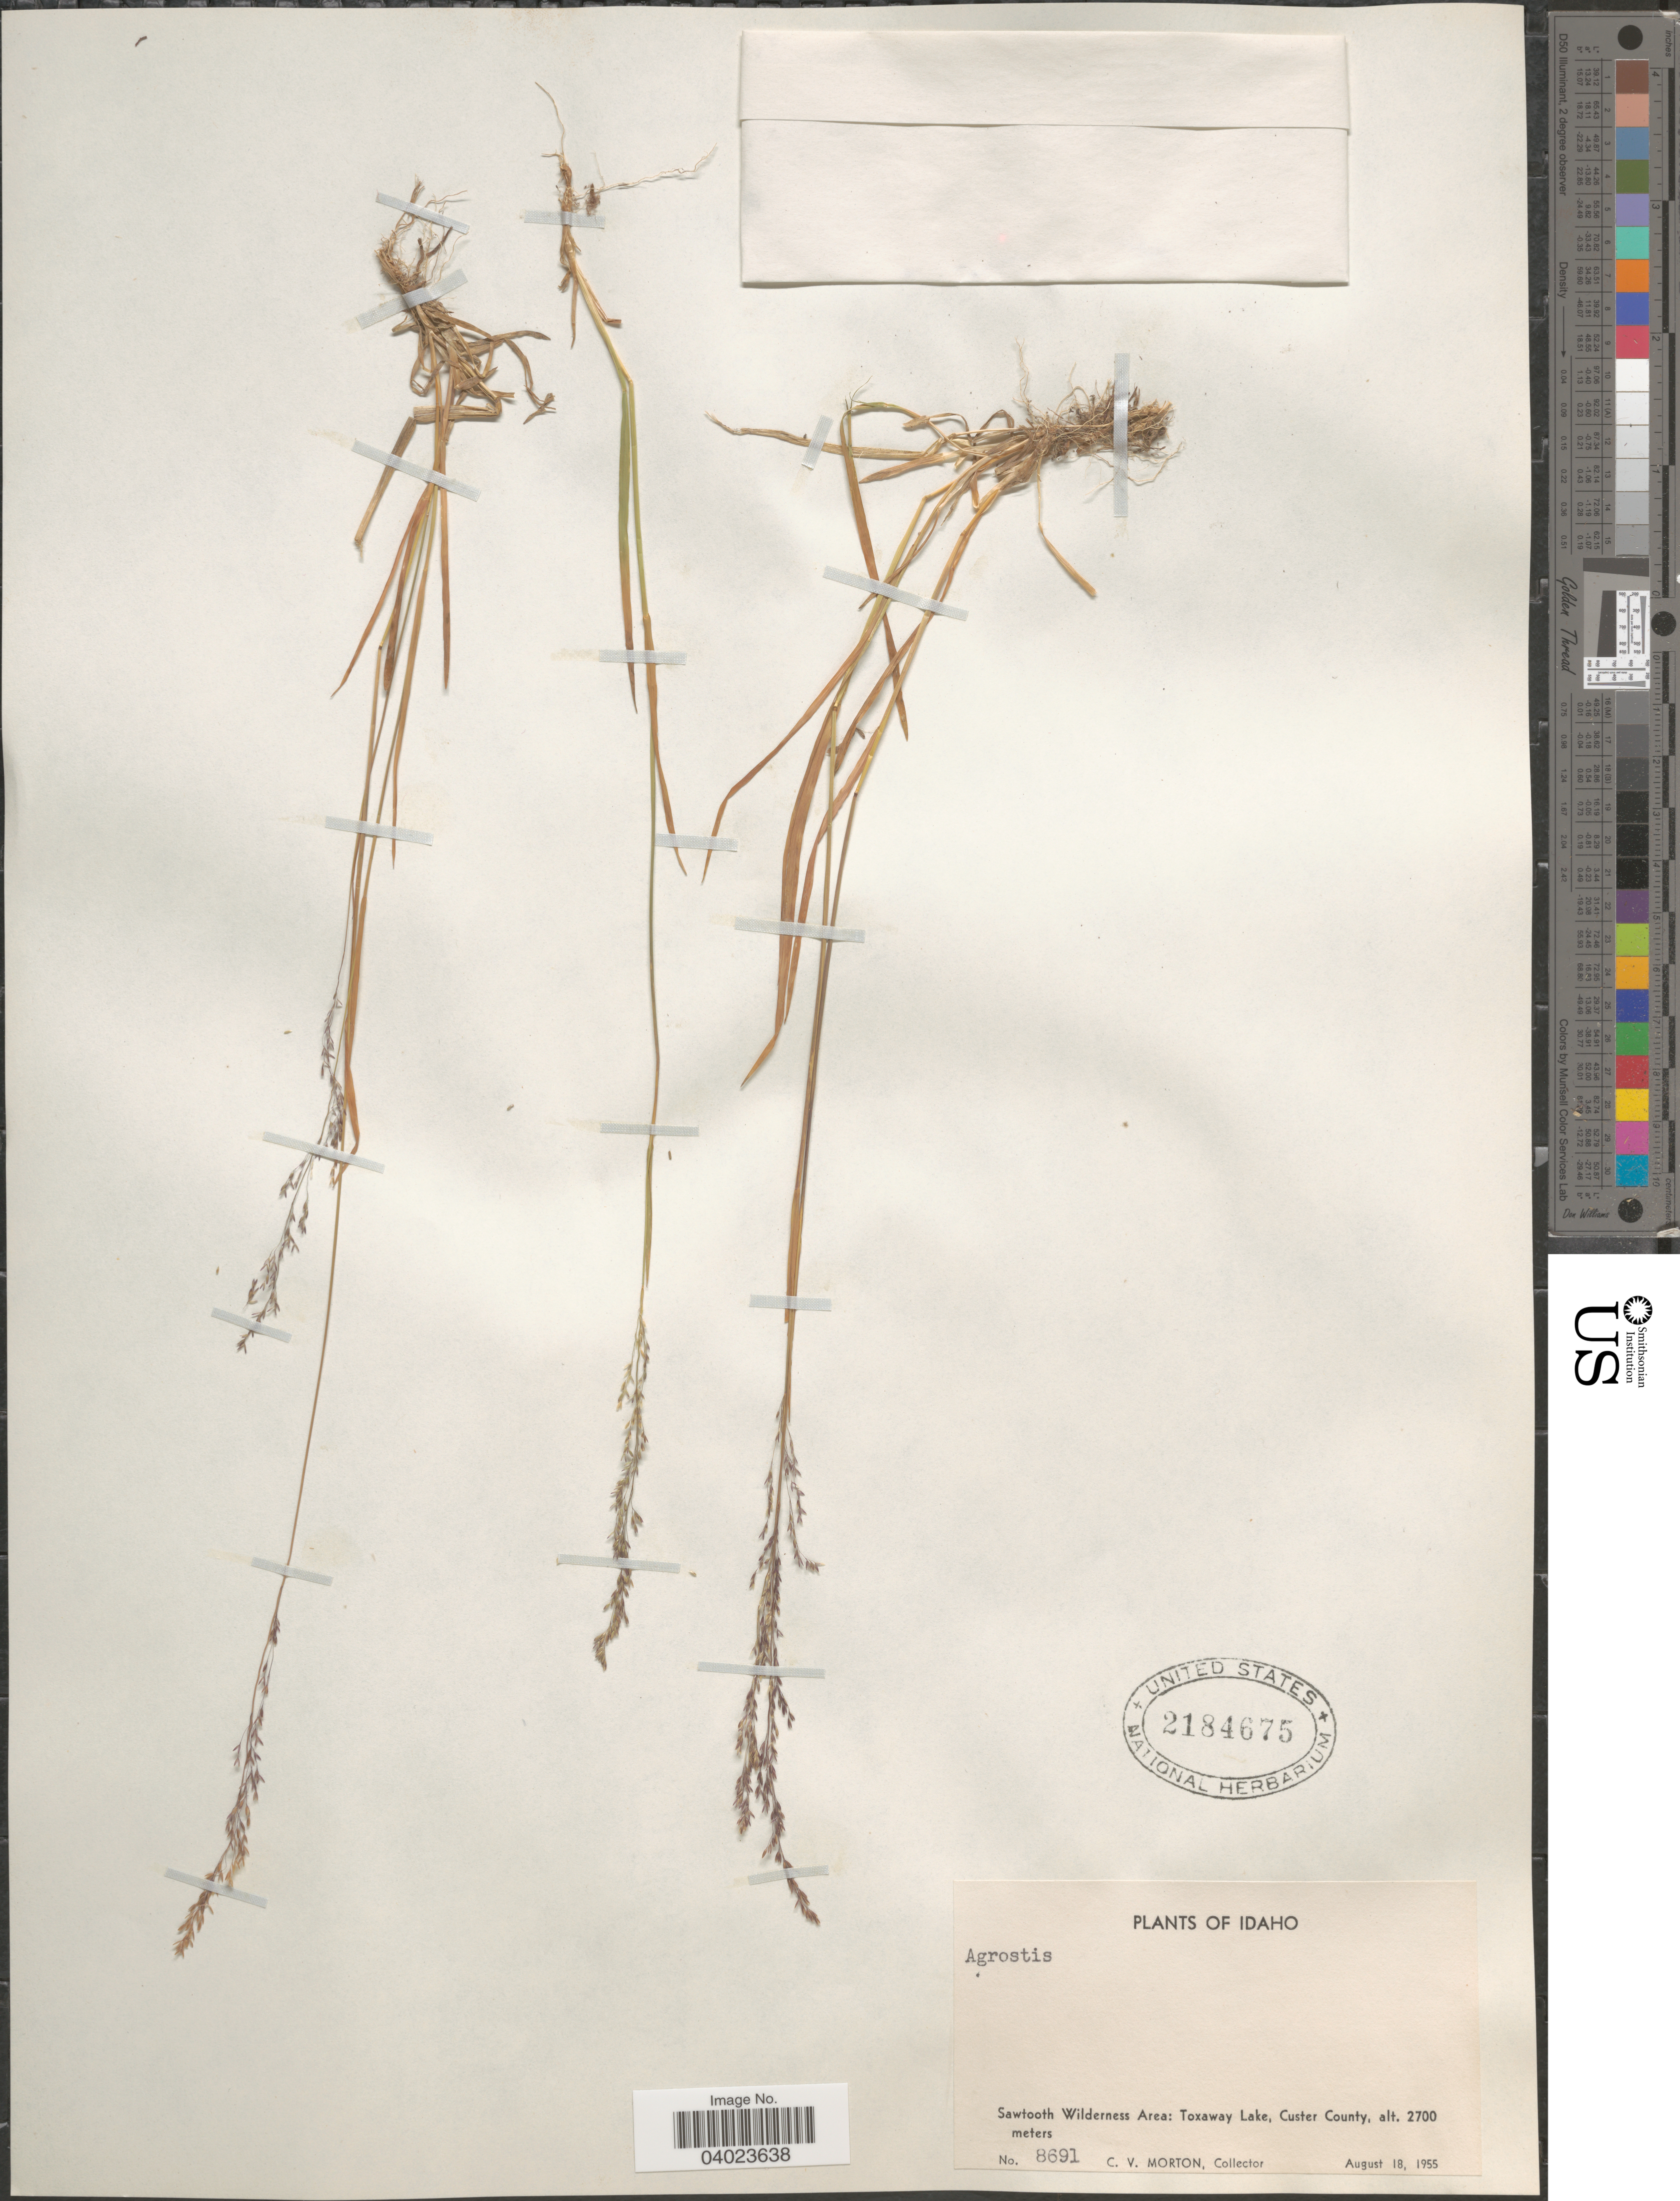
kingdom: Plantae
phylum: Tracheophyta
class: Liliopsida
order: Poales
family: Poaceae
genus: Agrostis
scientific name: Agrostis sp.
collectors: C. V. Morton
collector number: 8691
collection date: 1955-08-18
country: United States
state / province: Idaho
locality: Sawtooth Wilderness Area: Toxaway Lake, Custer County.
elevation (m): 2700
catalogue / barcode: US 2184675